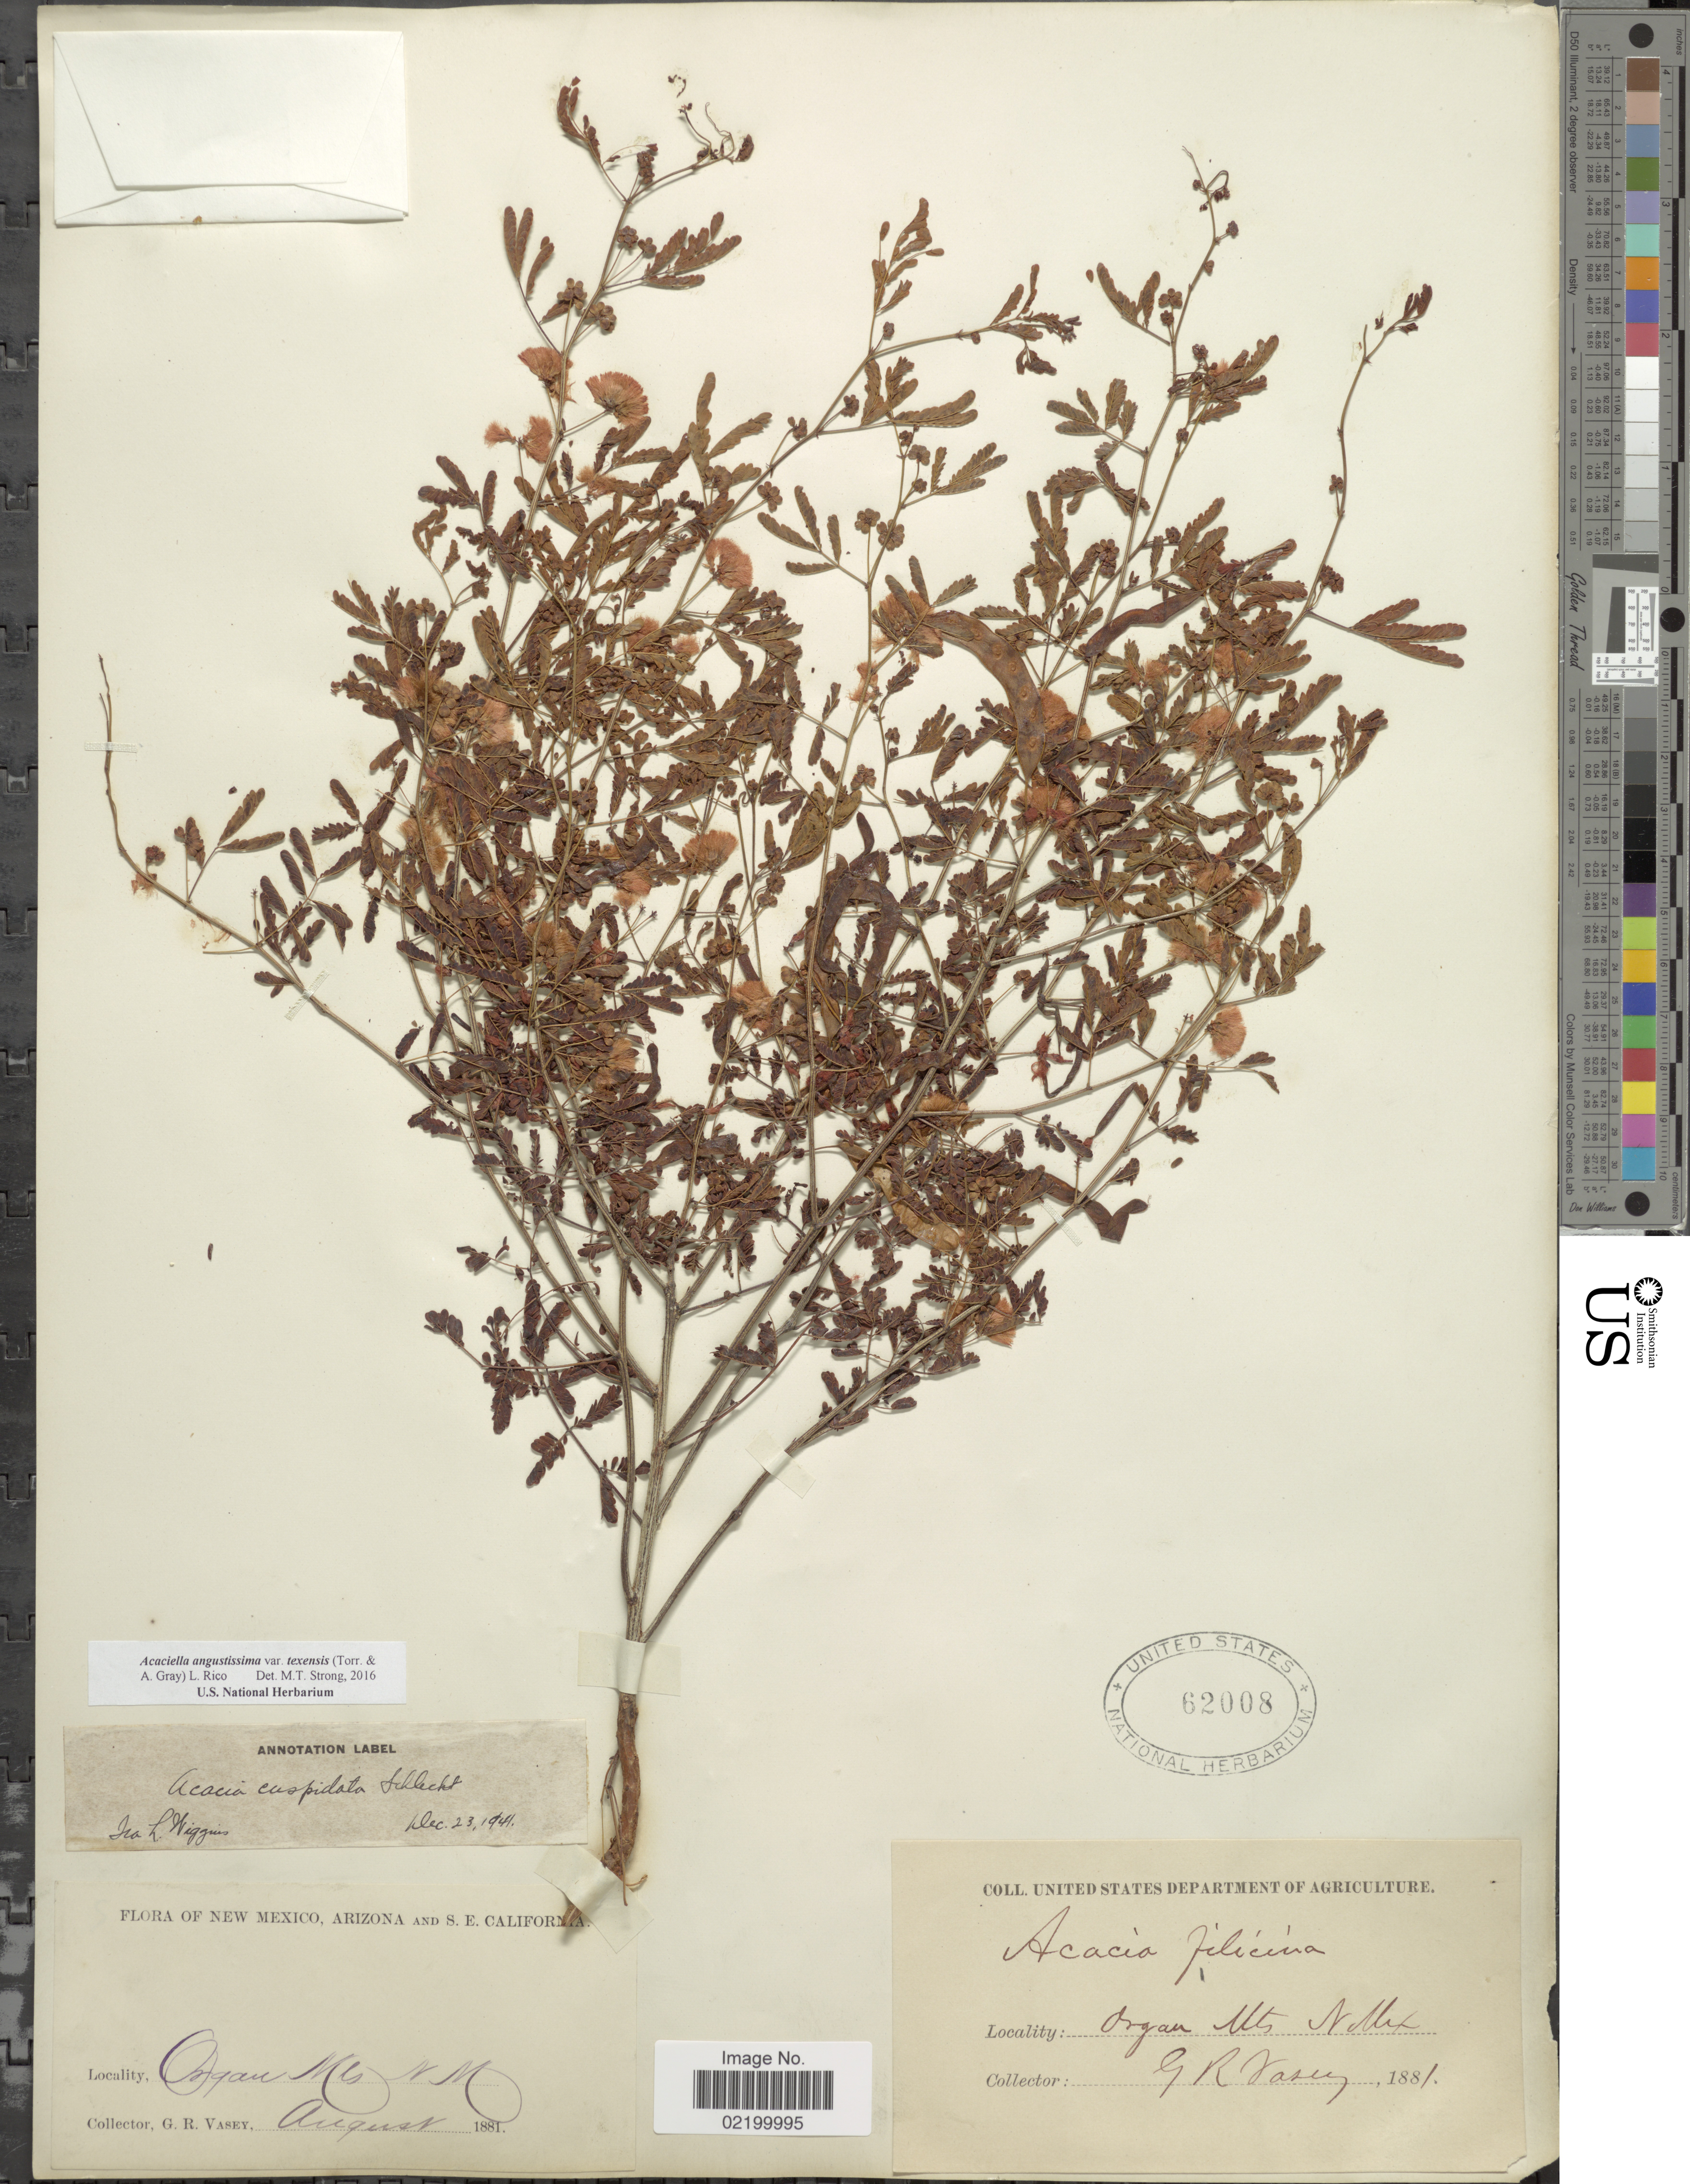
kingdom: Plantae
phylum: Tracheophyta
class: Magnoliopsida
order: Fabales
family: Fabaceae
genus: Acaciella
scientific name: Acaciella angustissima var. texensis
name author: (Nutt. ex Torr. & A. Gray) L. Rico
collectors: G. R. Vasey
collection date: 1881-08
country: United States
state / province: New Mexico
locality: Organ Mts.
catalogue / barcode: US 62008